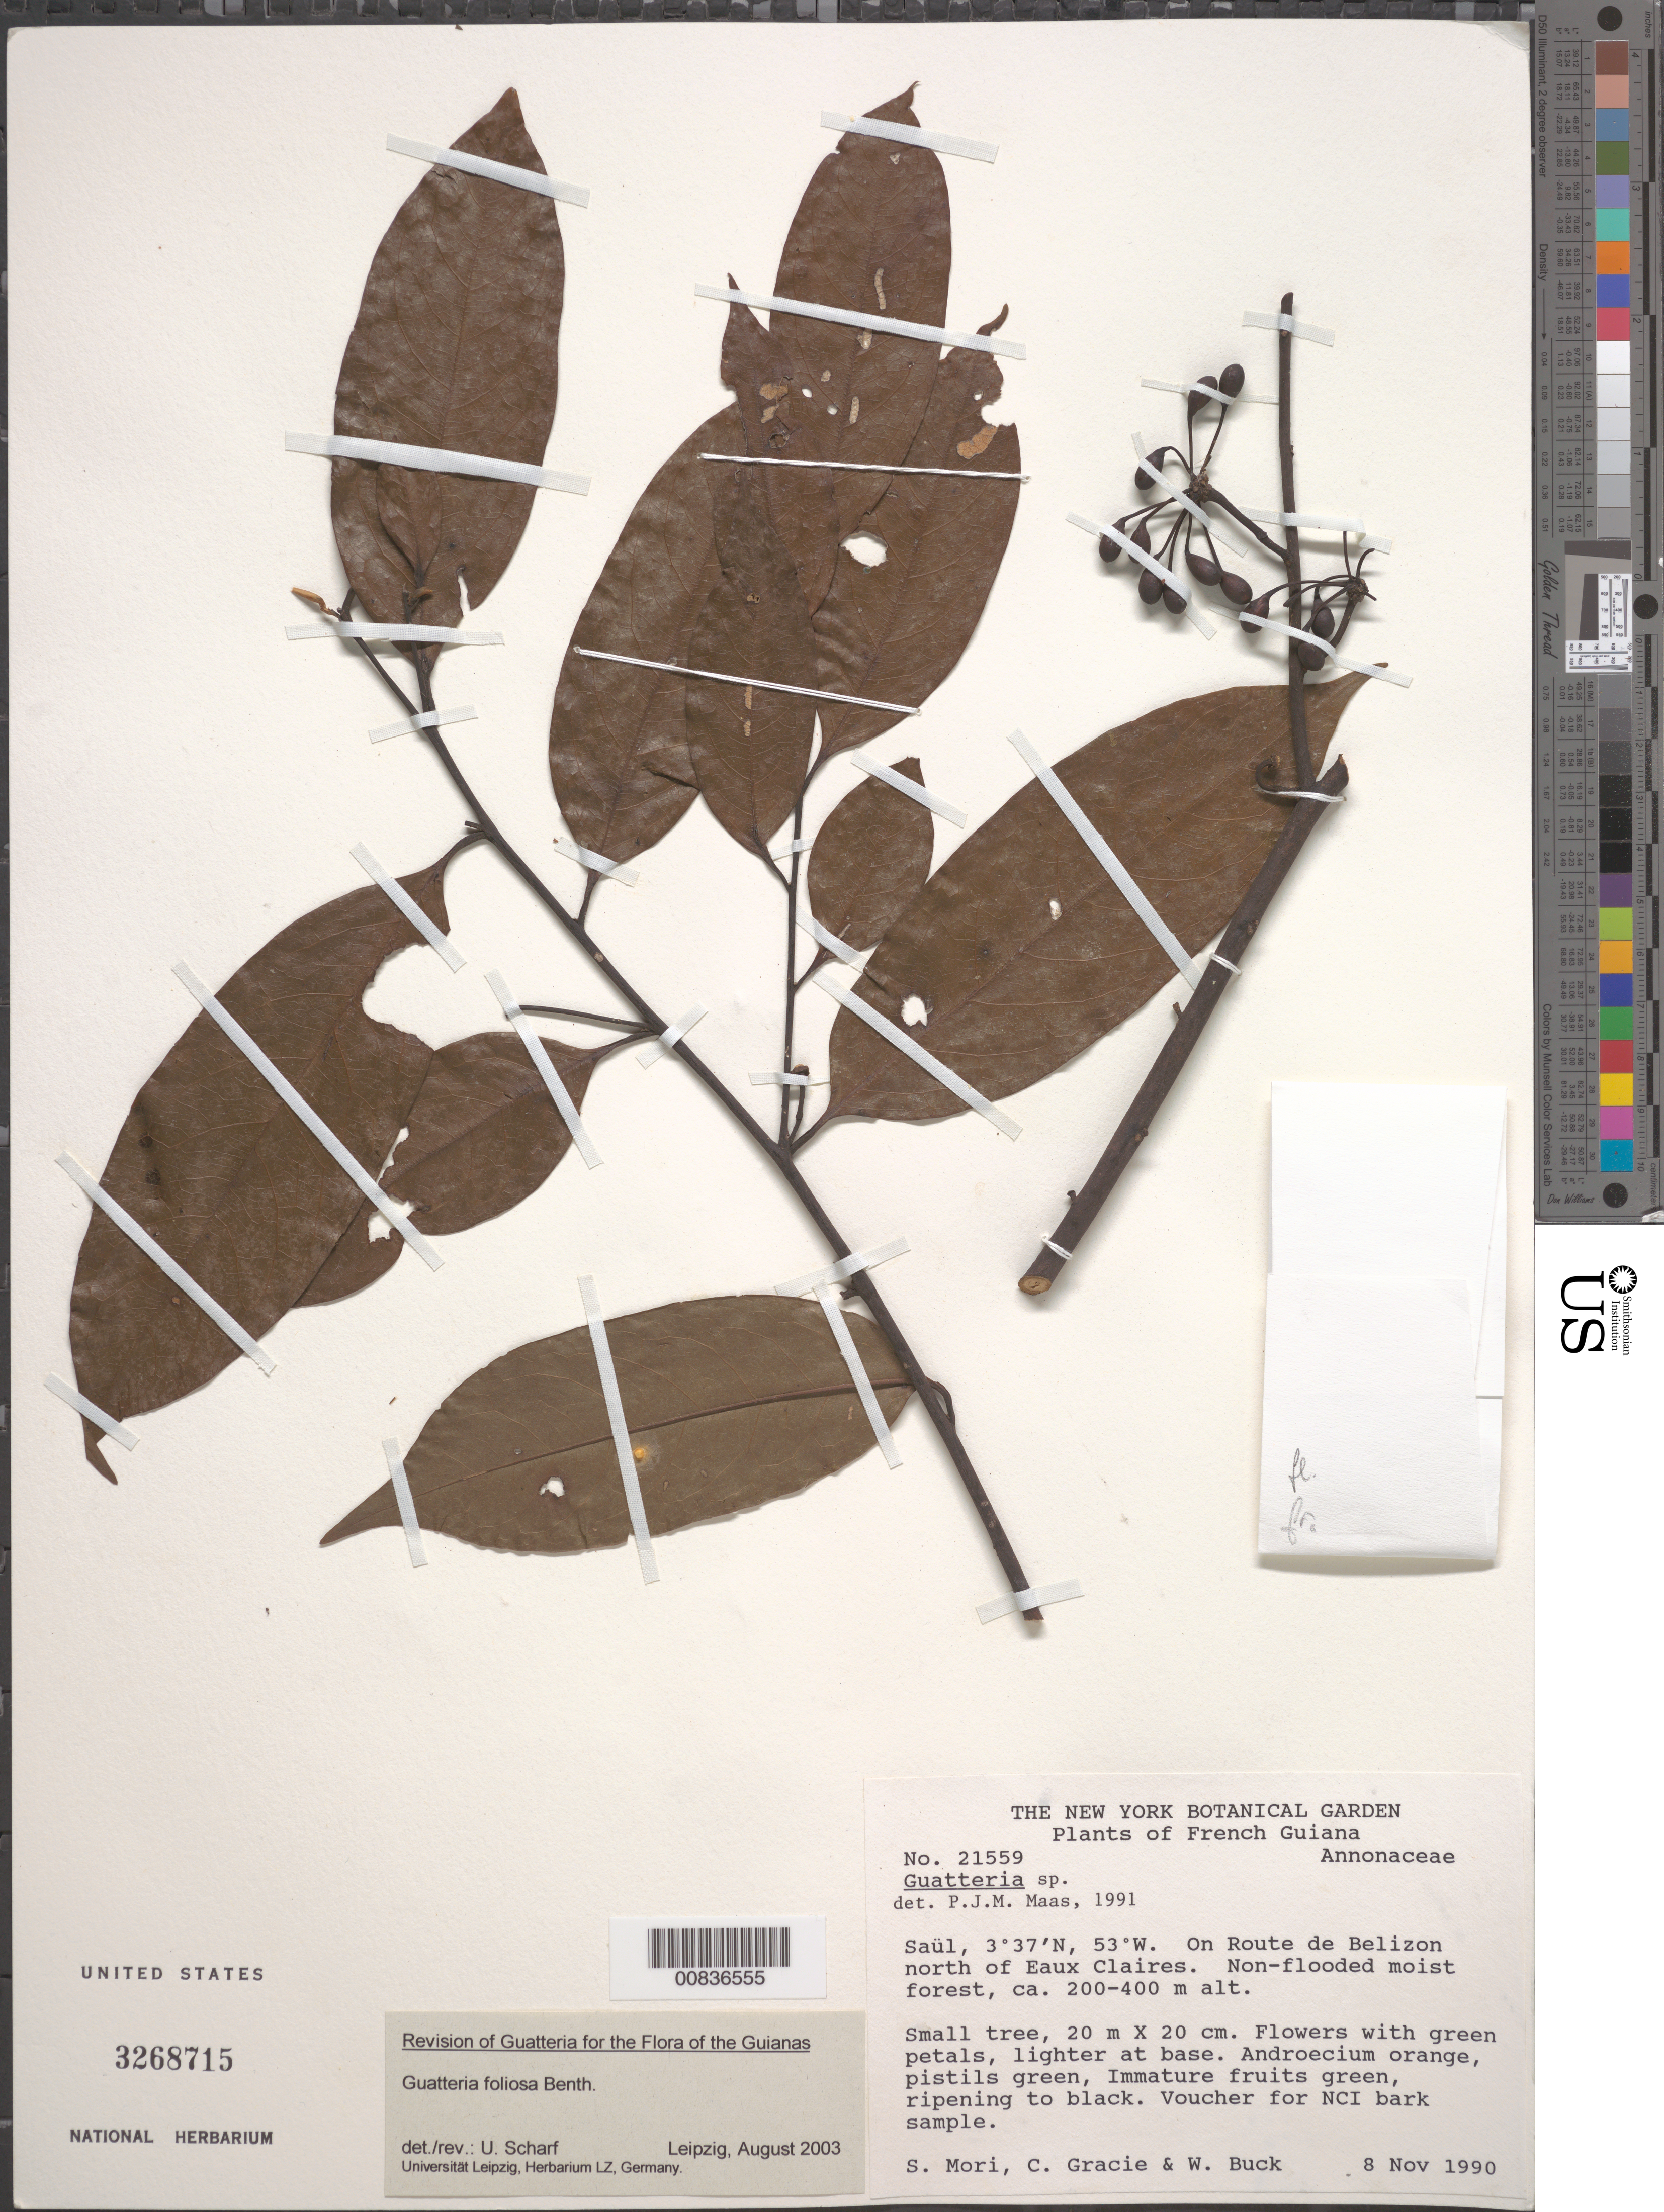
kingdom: Plantae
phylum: Tracheophyta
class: Magnoliopsida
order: Magnoliales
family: Annonaceae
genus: Guatteria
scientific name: Guatteria foliosa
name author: Benth.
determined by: Scharf, U.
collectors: S. Mori, C. A. Gracie & W. Buck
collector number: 21559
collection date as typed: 8-Nov-90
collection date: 1990-11-08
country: French Guiana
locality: Saül, Route de Bélizon north of Eaux Claires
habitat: Non-flooded moist forest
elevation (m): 200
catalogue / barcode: US 3268715